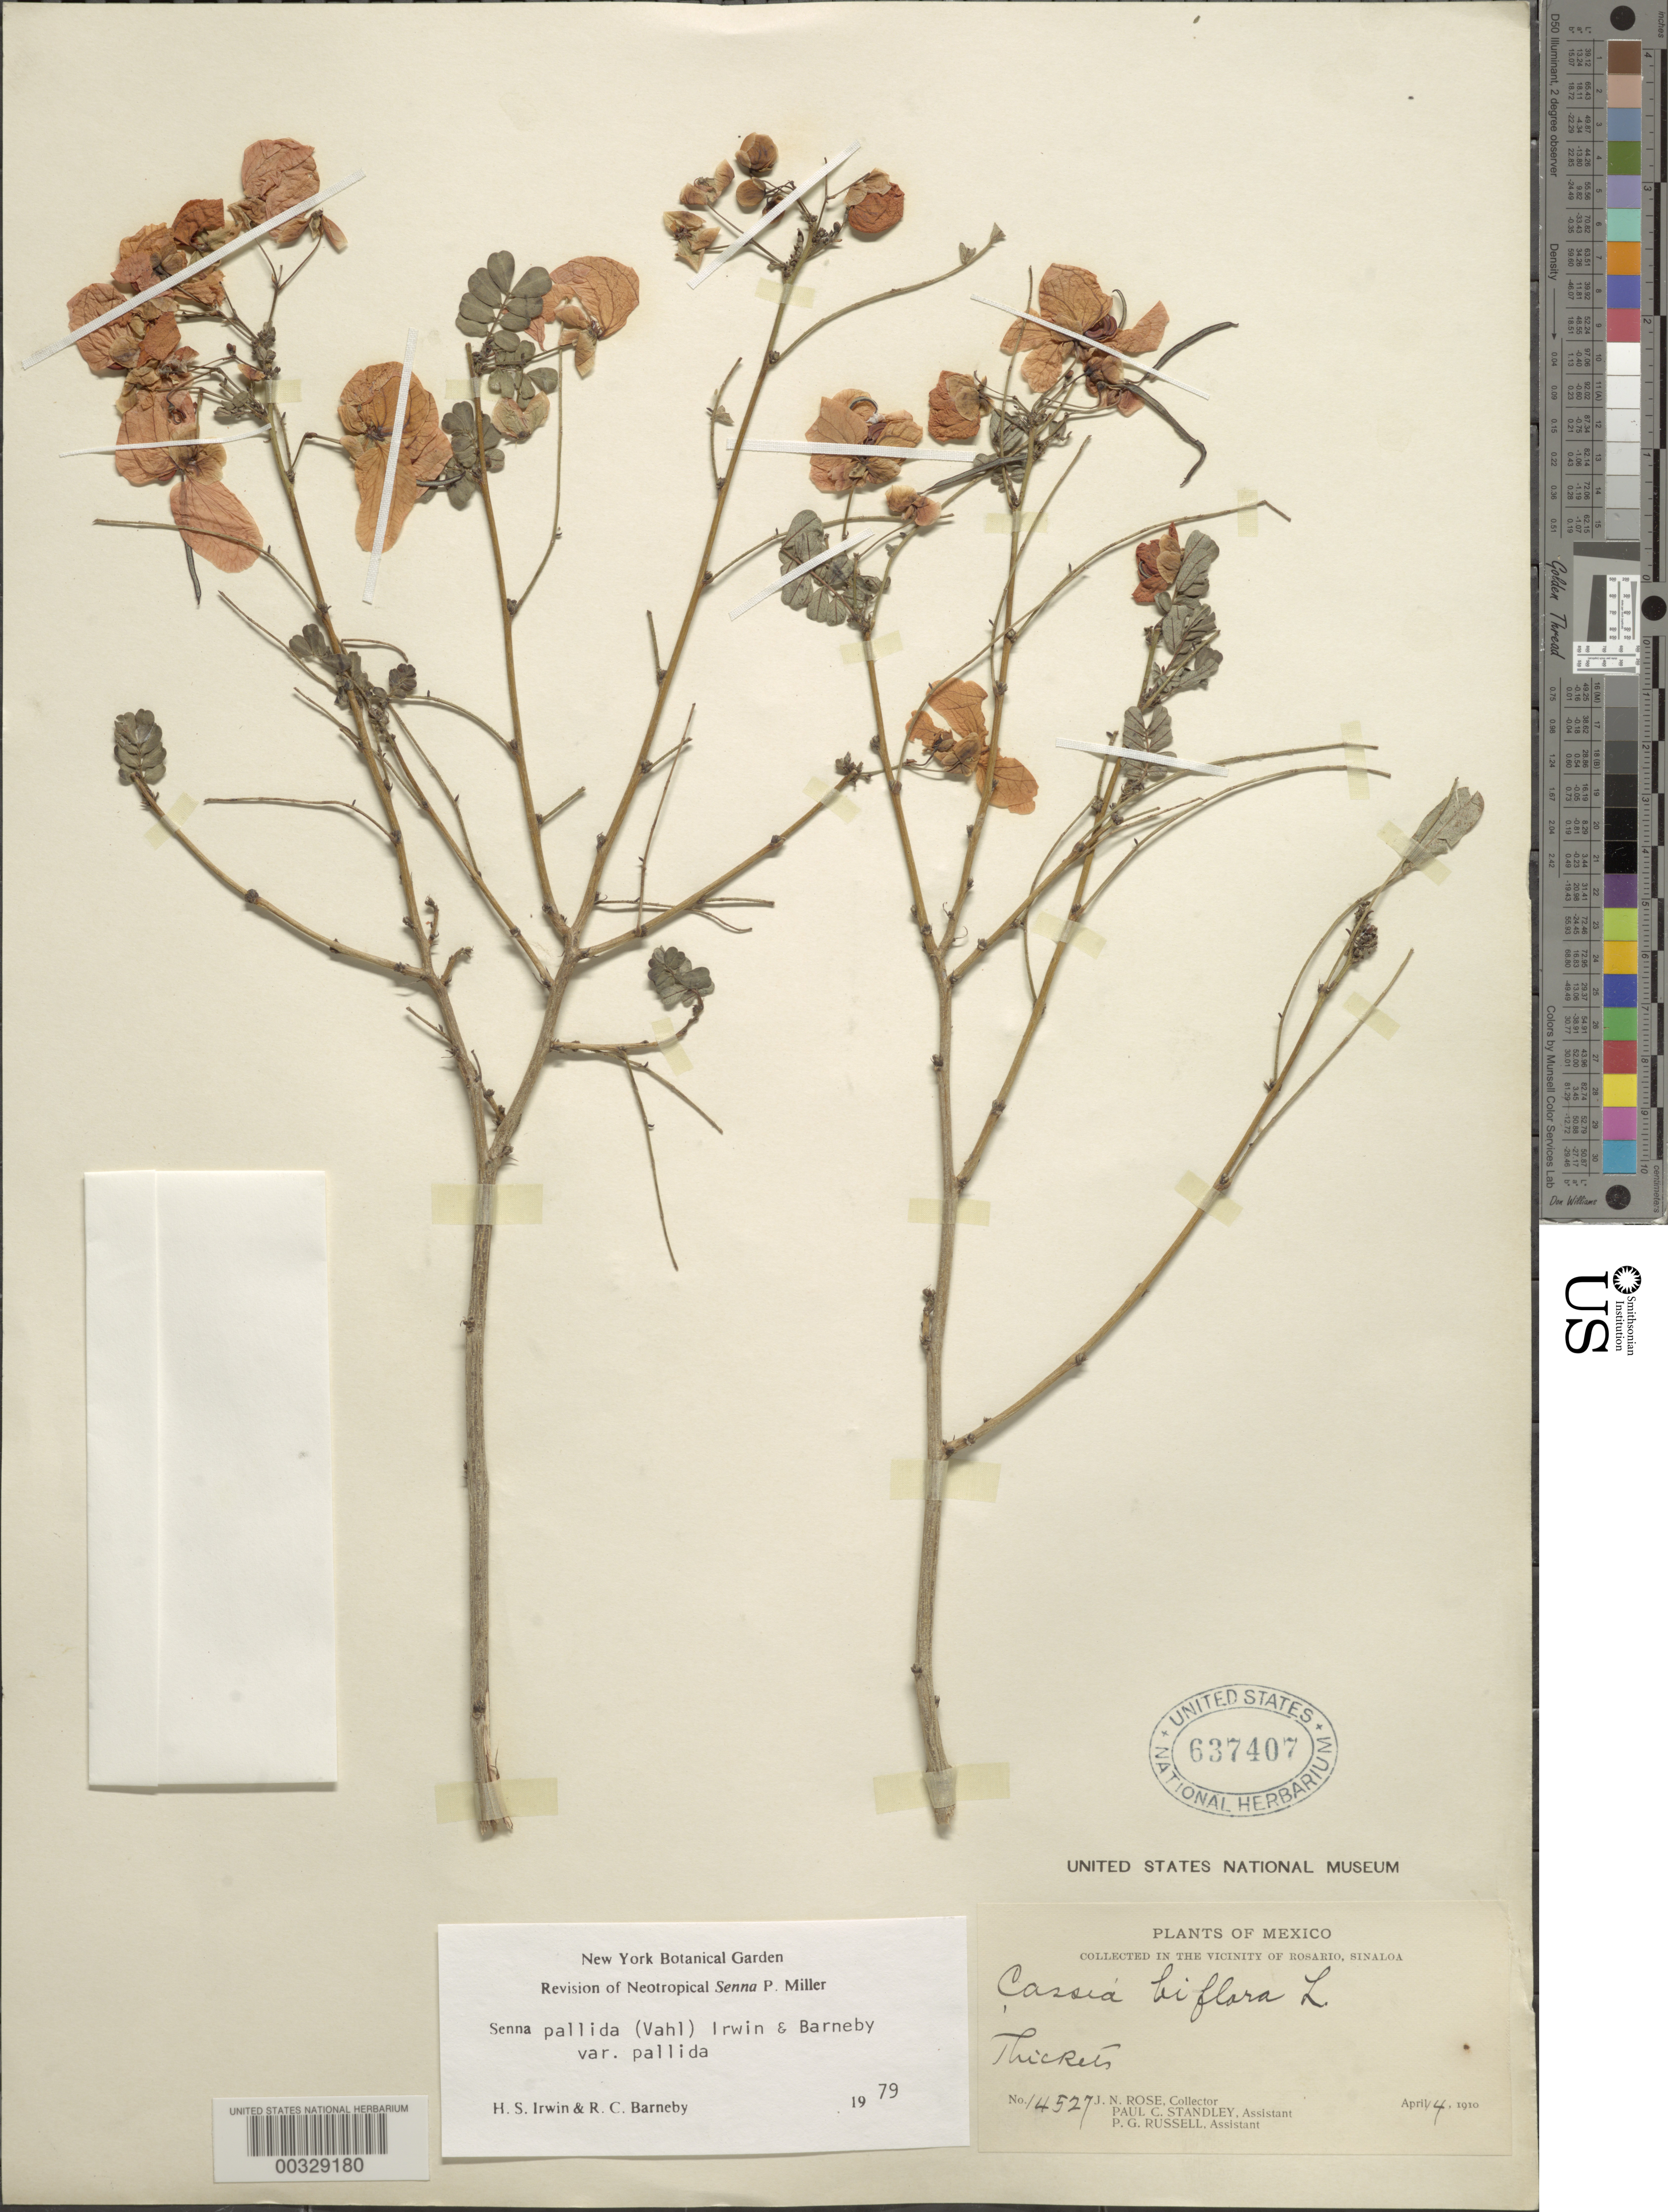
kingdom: Plantae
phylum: Tracheophyta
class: Magnoliopsida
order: Fabales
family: Fabaceae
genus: Senna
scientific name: Senna pallida var. pallida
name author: (Vahl) H.S. Irwin & Barneby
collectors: J. N. Rose, P. C. Standley & P. G. Russell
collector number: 14527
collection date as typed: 14 Apr 1910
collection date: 1910-04-14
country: Mexico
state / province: Sinaloa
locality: Vicinity of Rosario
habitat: Thickets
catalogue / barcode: US 637407